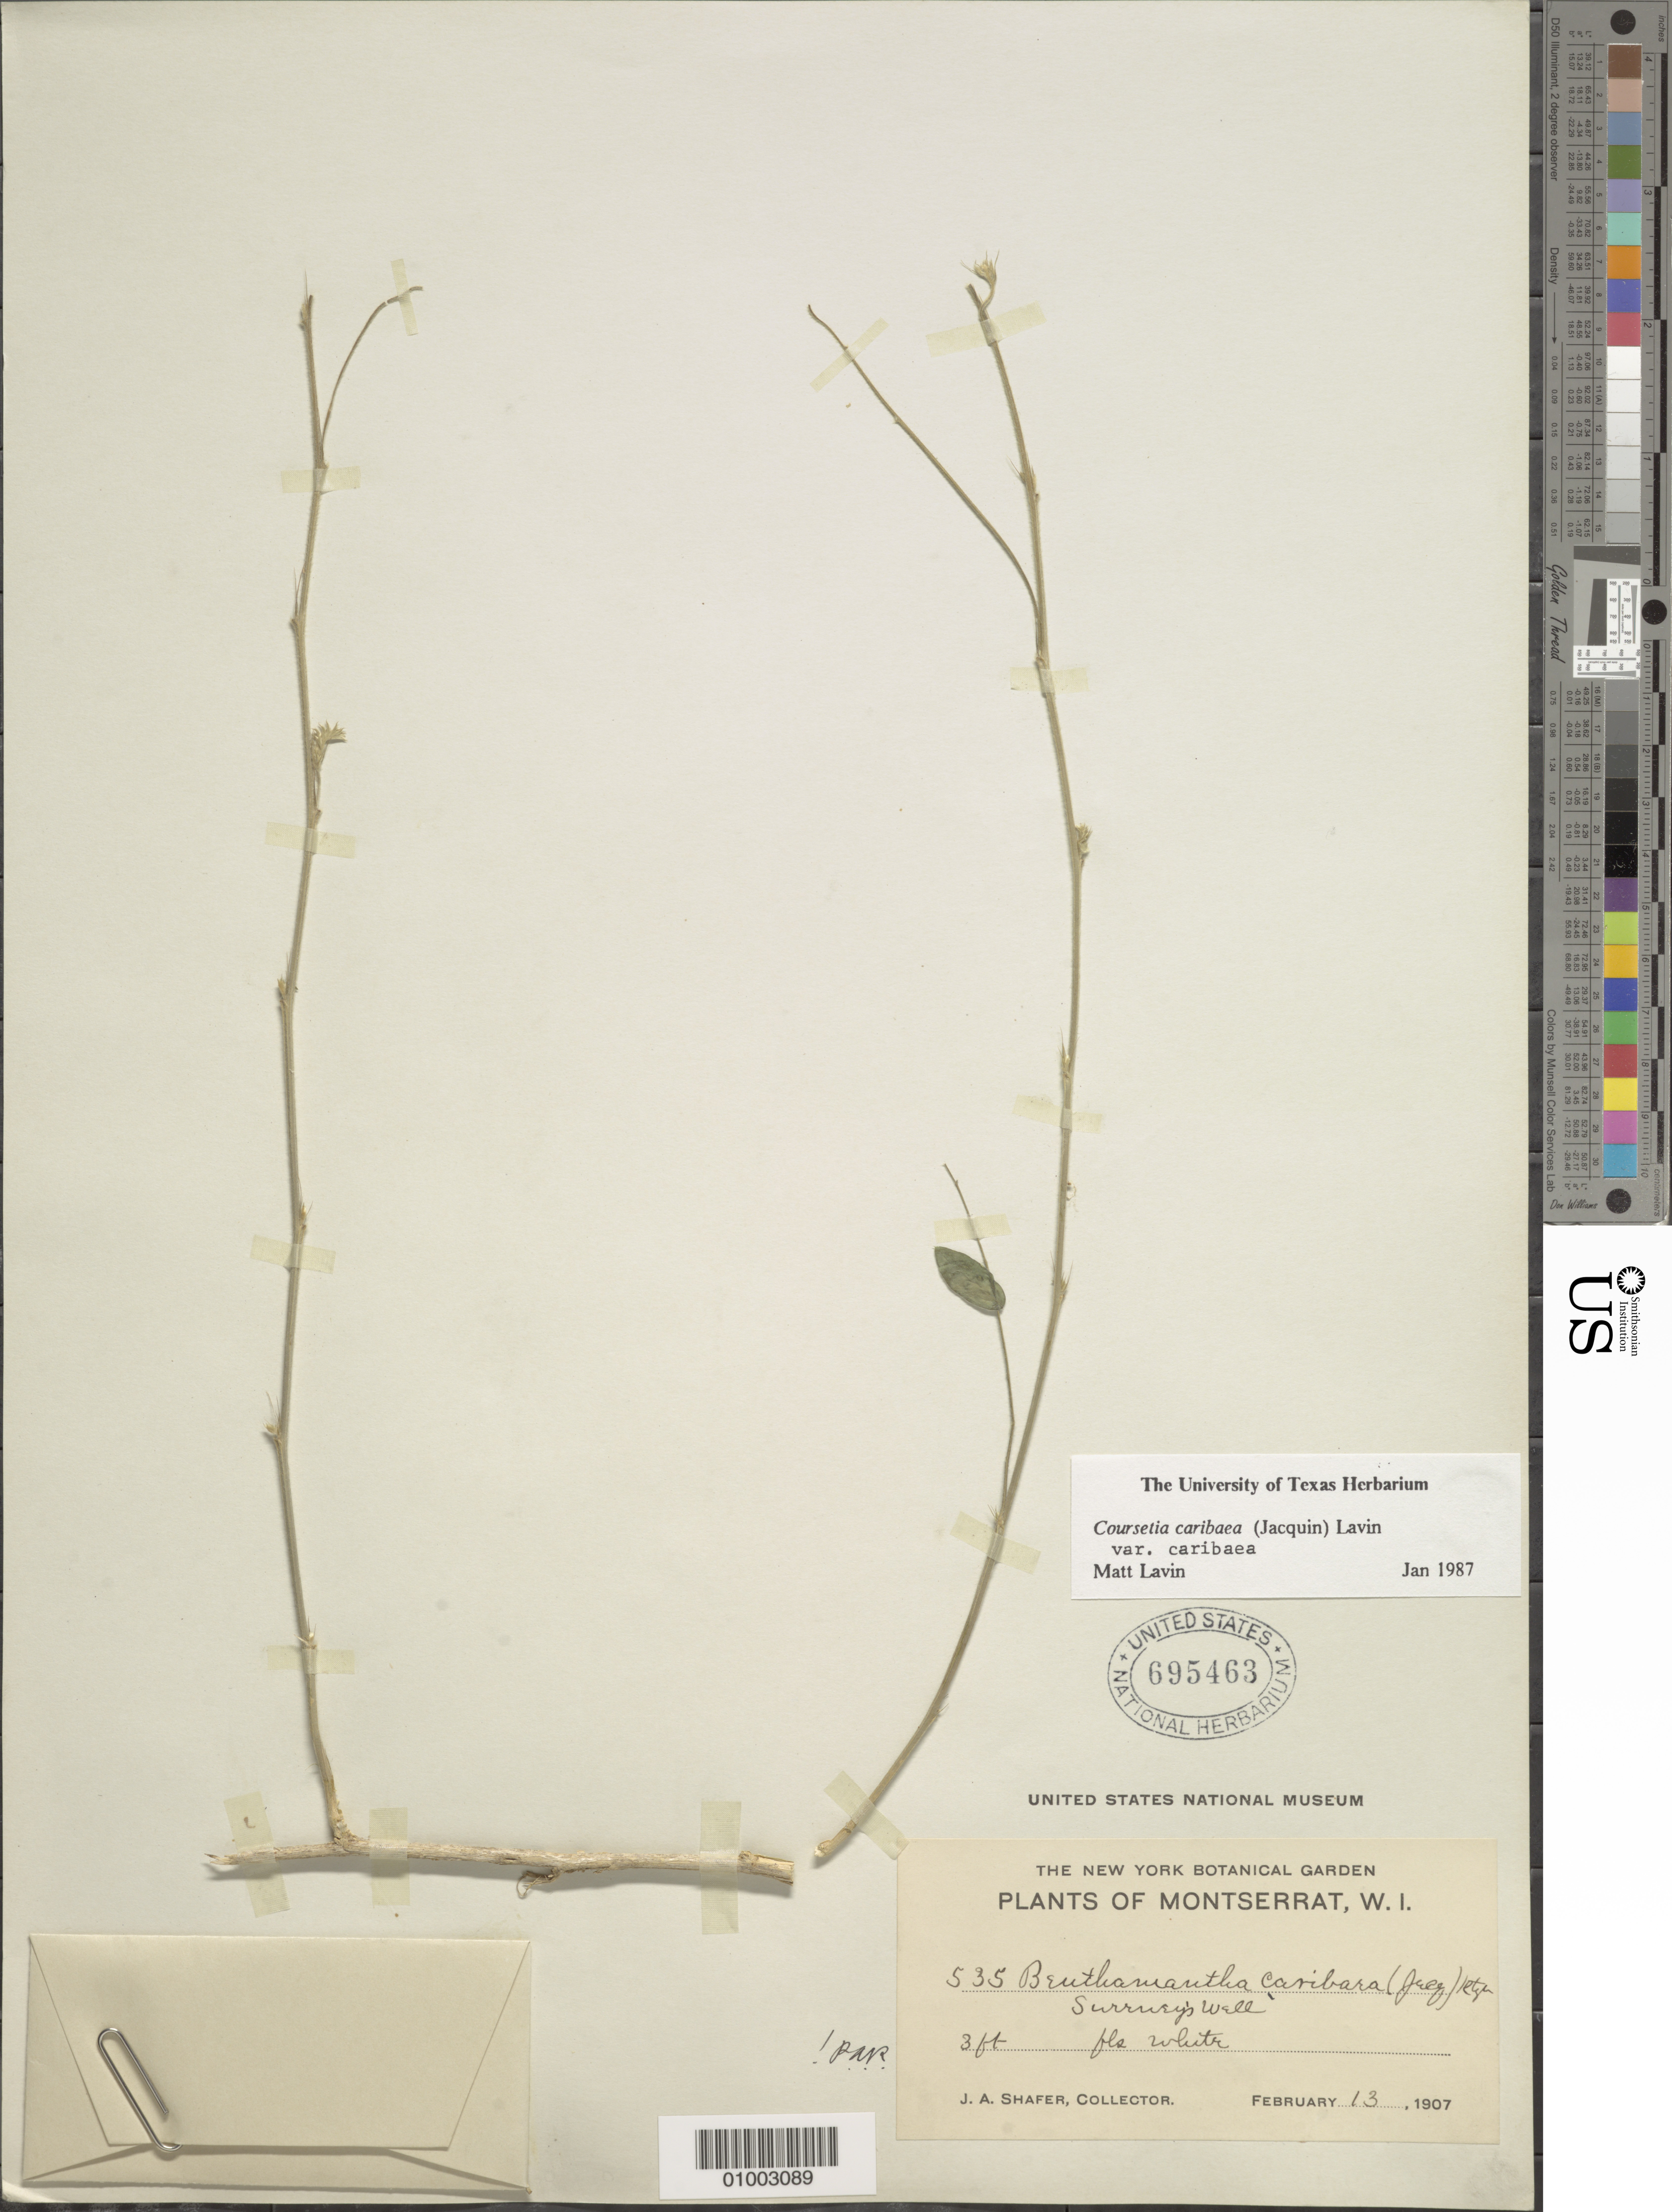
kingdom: Plantae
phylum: Tracheophyta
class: Magnoliopsida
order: Fabales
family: Fabaceae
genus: Coursetia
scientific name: Coursetia caribaea var. caribaea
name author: (Jacq.) Lavin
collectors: J. A. Shafer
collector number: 535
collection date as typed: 13 Feb 1907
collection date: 1907-02-13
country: Montserrat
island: Montserrat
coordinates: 0 N, 0 E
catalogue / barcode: US 695463